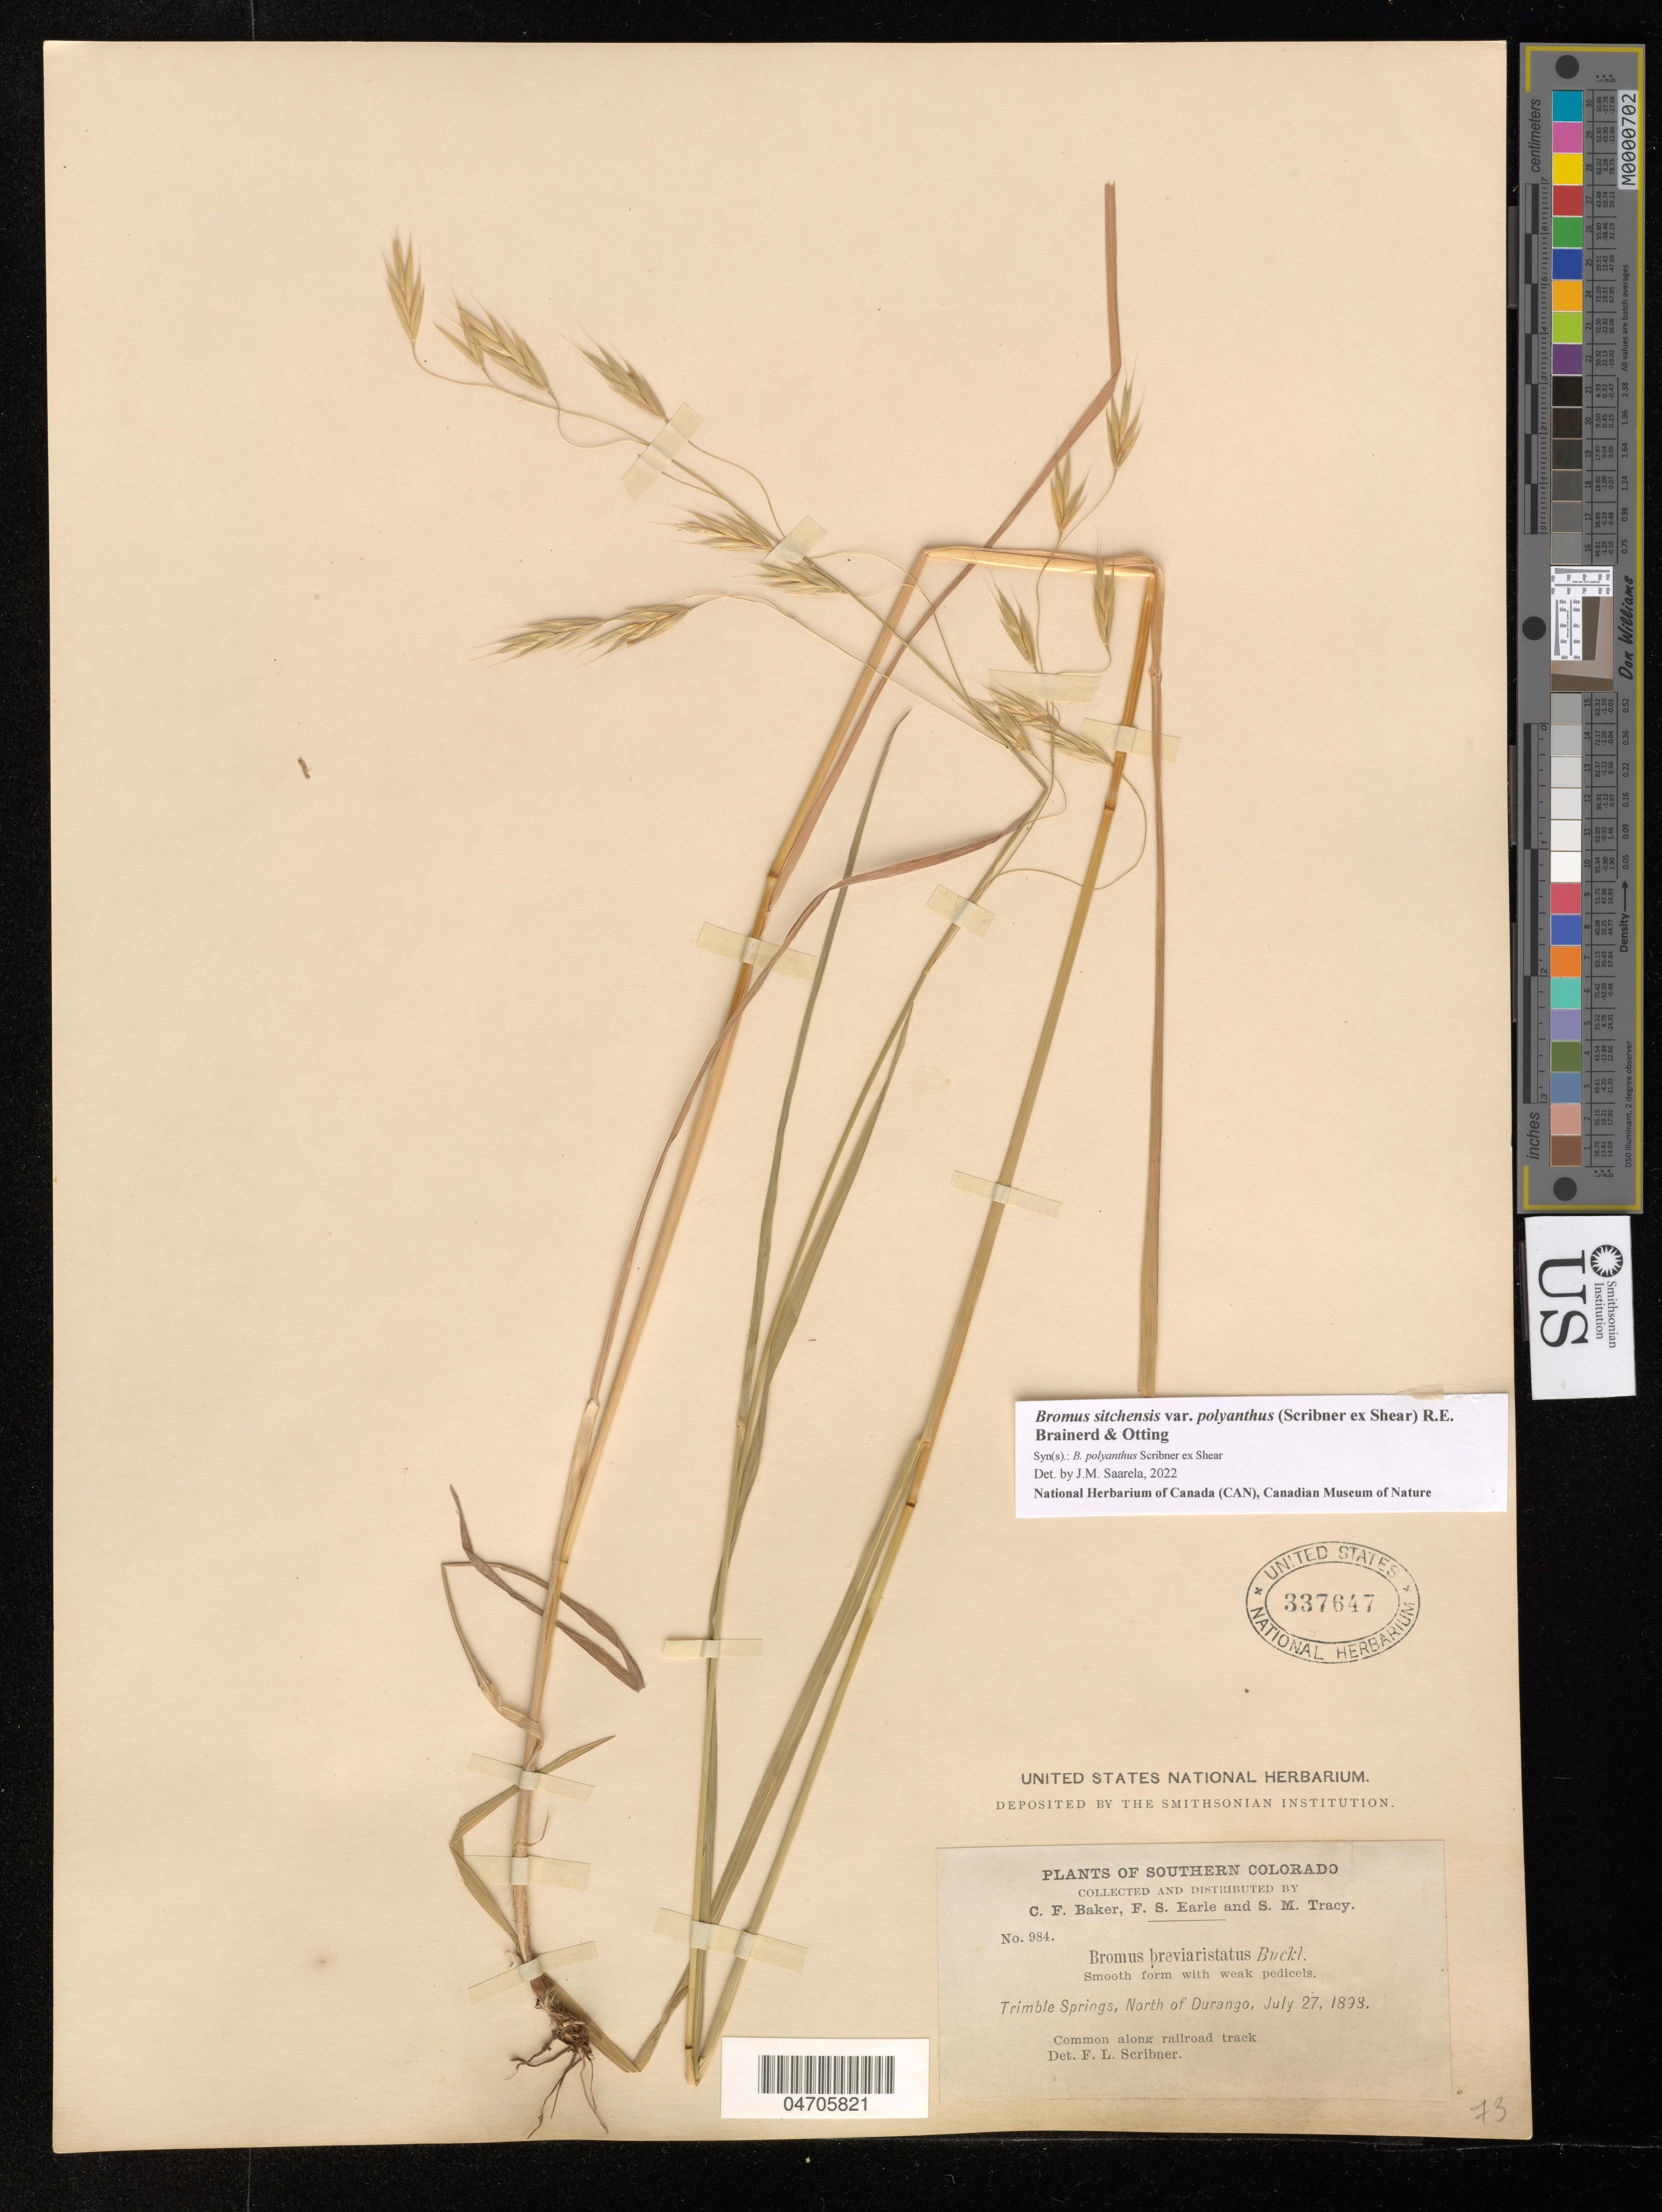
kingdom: Plantae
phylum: Tracheophyta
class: Liliopsida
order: Poales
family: Poaceae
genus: Bromus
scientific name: Bromus sitchensis var. polyanthus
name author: (Scribn. ex Shear) R.E. Brainerd & Otting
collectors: C. F. Baker, F. S. Earle & S. Stracy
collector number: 984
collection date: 1898-07-27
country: United States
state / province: Colorado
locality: Southern Colorado. Trimble Springs, North of Durango.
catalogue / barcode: US 337647